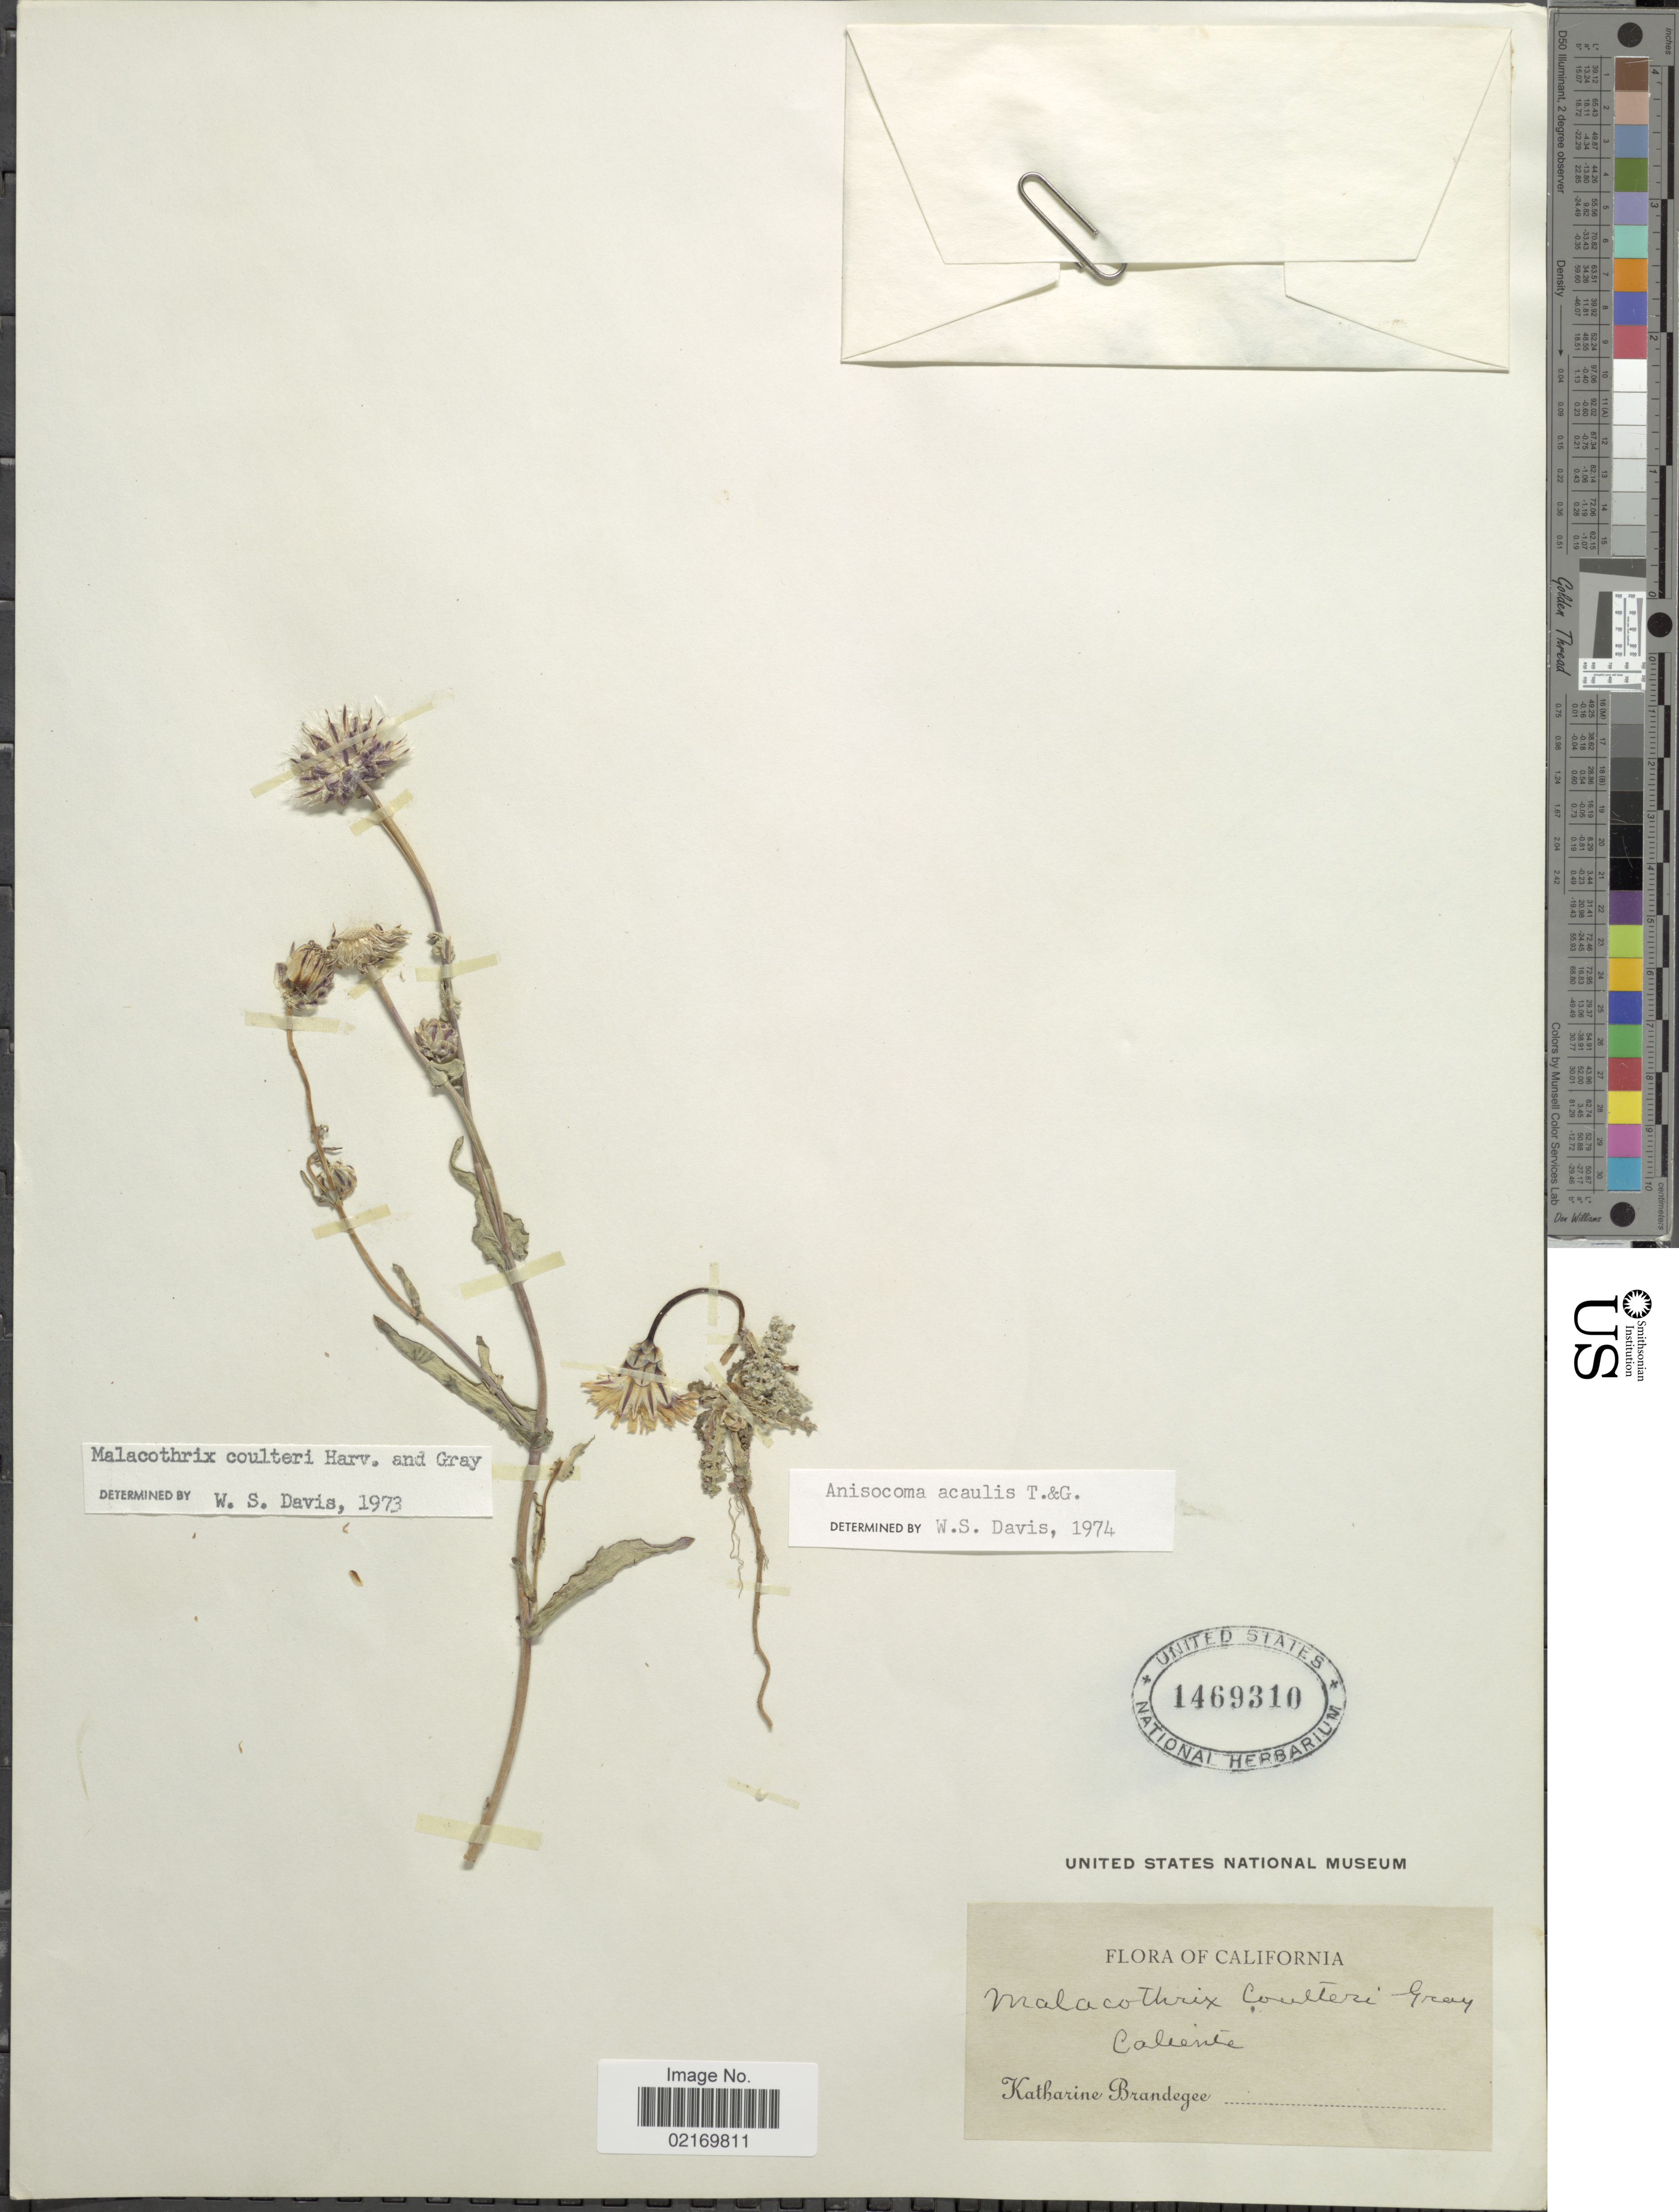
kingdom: Plantae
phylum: Tracheophyta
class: Magnoliopsida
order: Asterales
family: Asteraceae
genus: Malacothrix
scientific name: Malacothrix coulteri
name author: Harv. & A. Gray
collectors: M. K. Brandegee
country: United States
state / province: California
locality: Caliente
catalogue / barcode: US 1469310